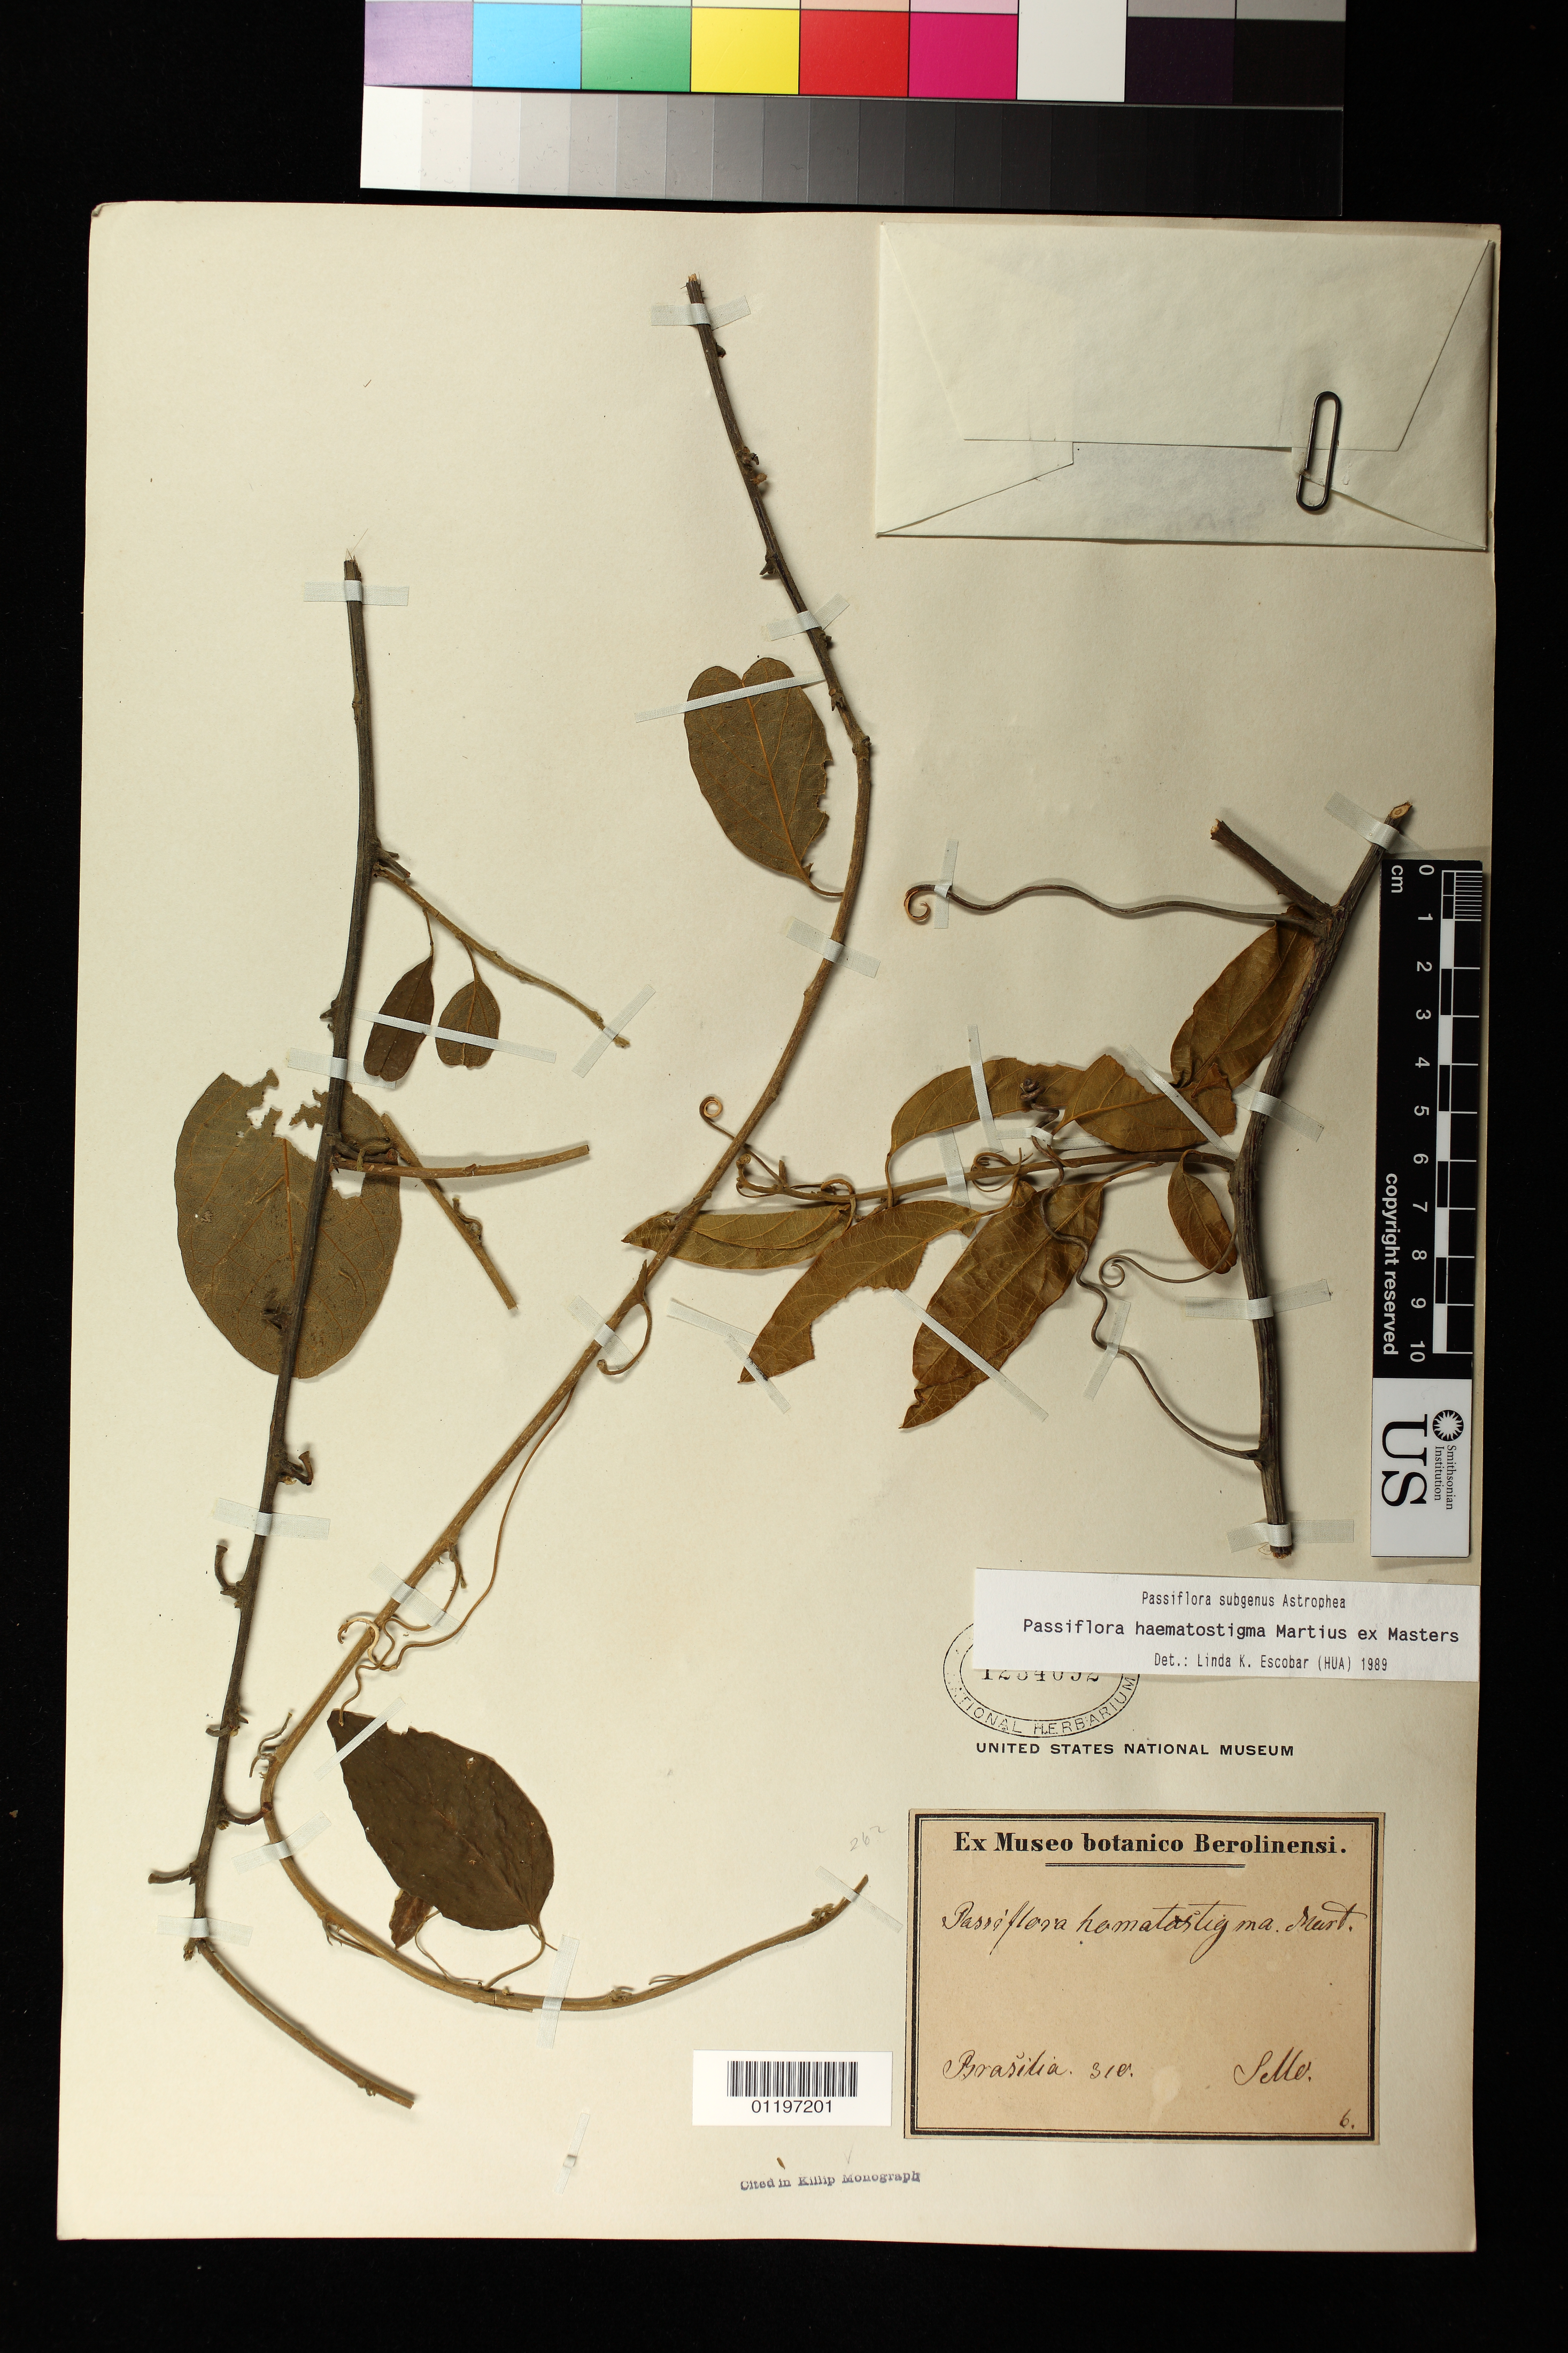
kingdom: Plantae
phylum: Tracheophyta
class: Magnoliopsida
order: Malpighiales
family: Passifloraceae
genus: Passiflora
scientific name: Passiflora haematostigma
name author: Mart. ex Mast.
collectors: Selle, --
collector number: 310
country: Brazil